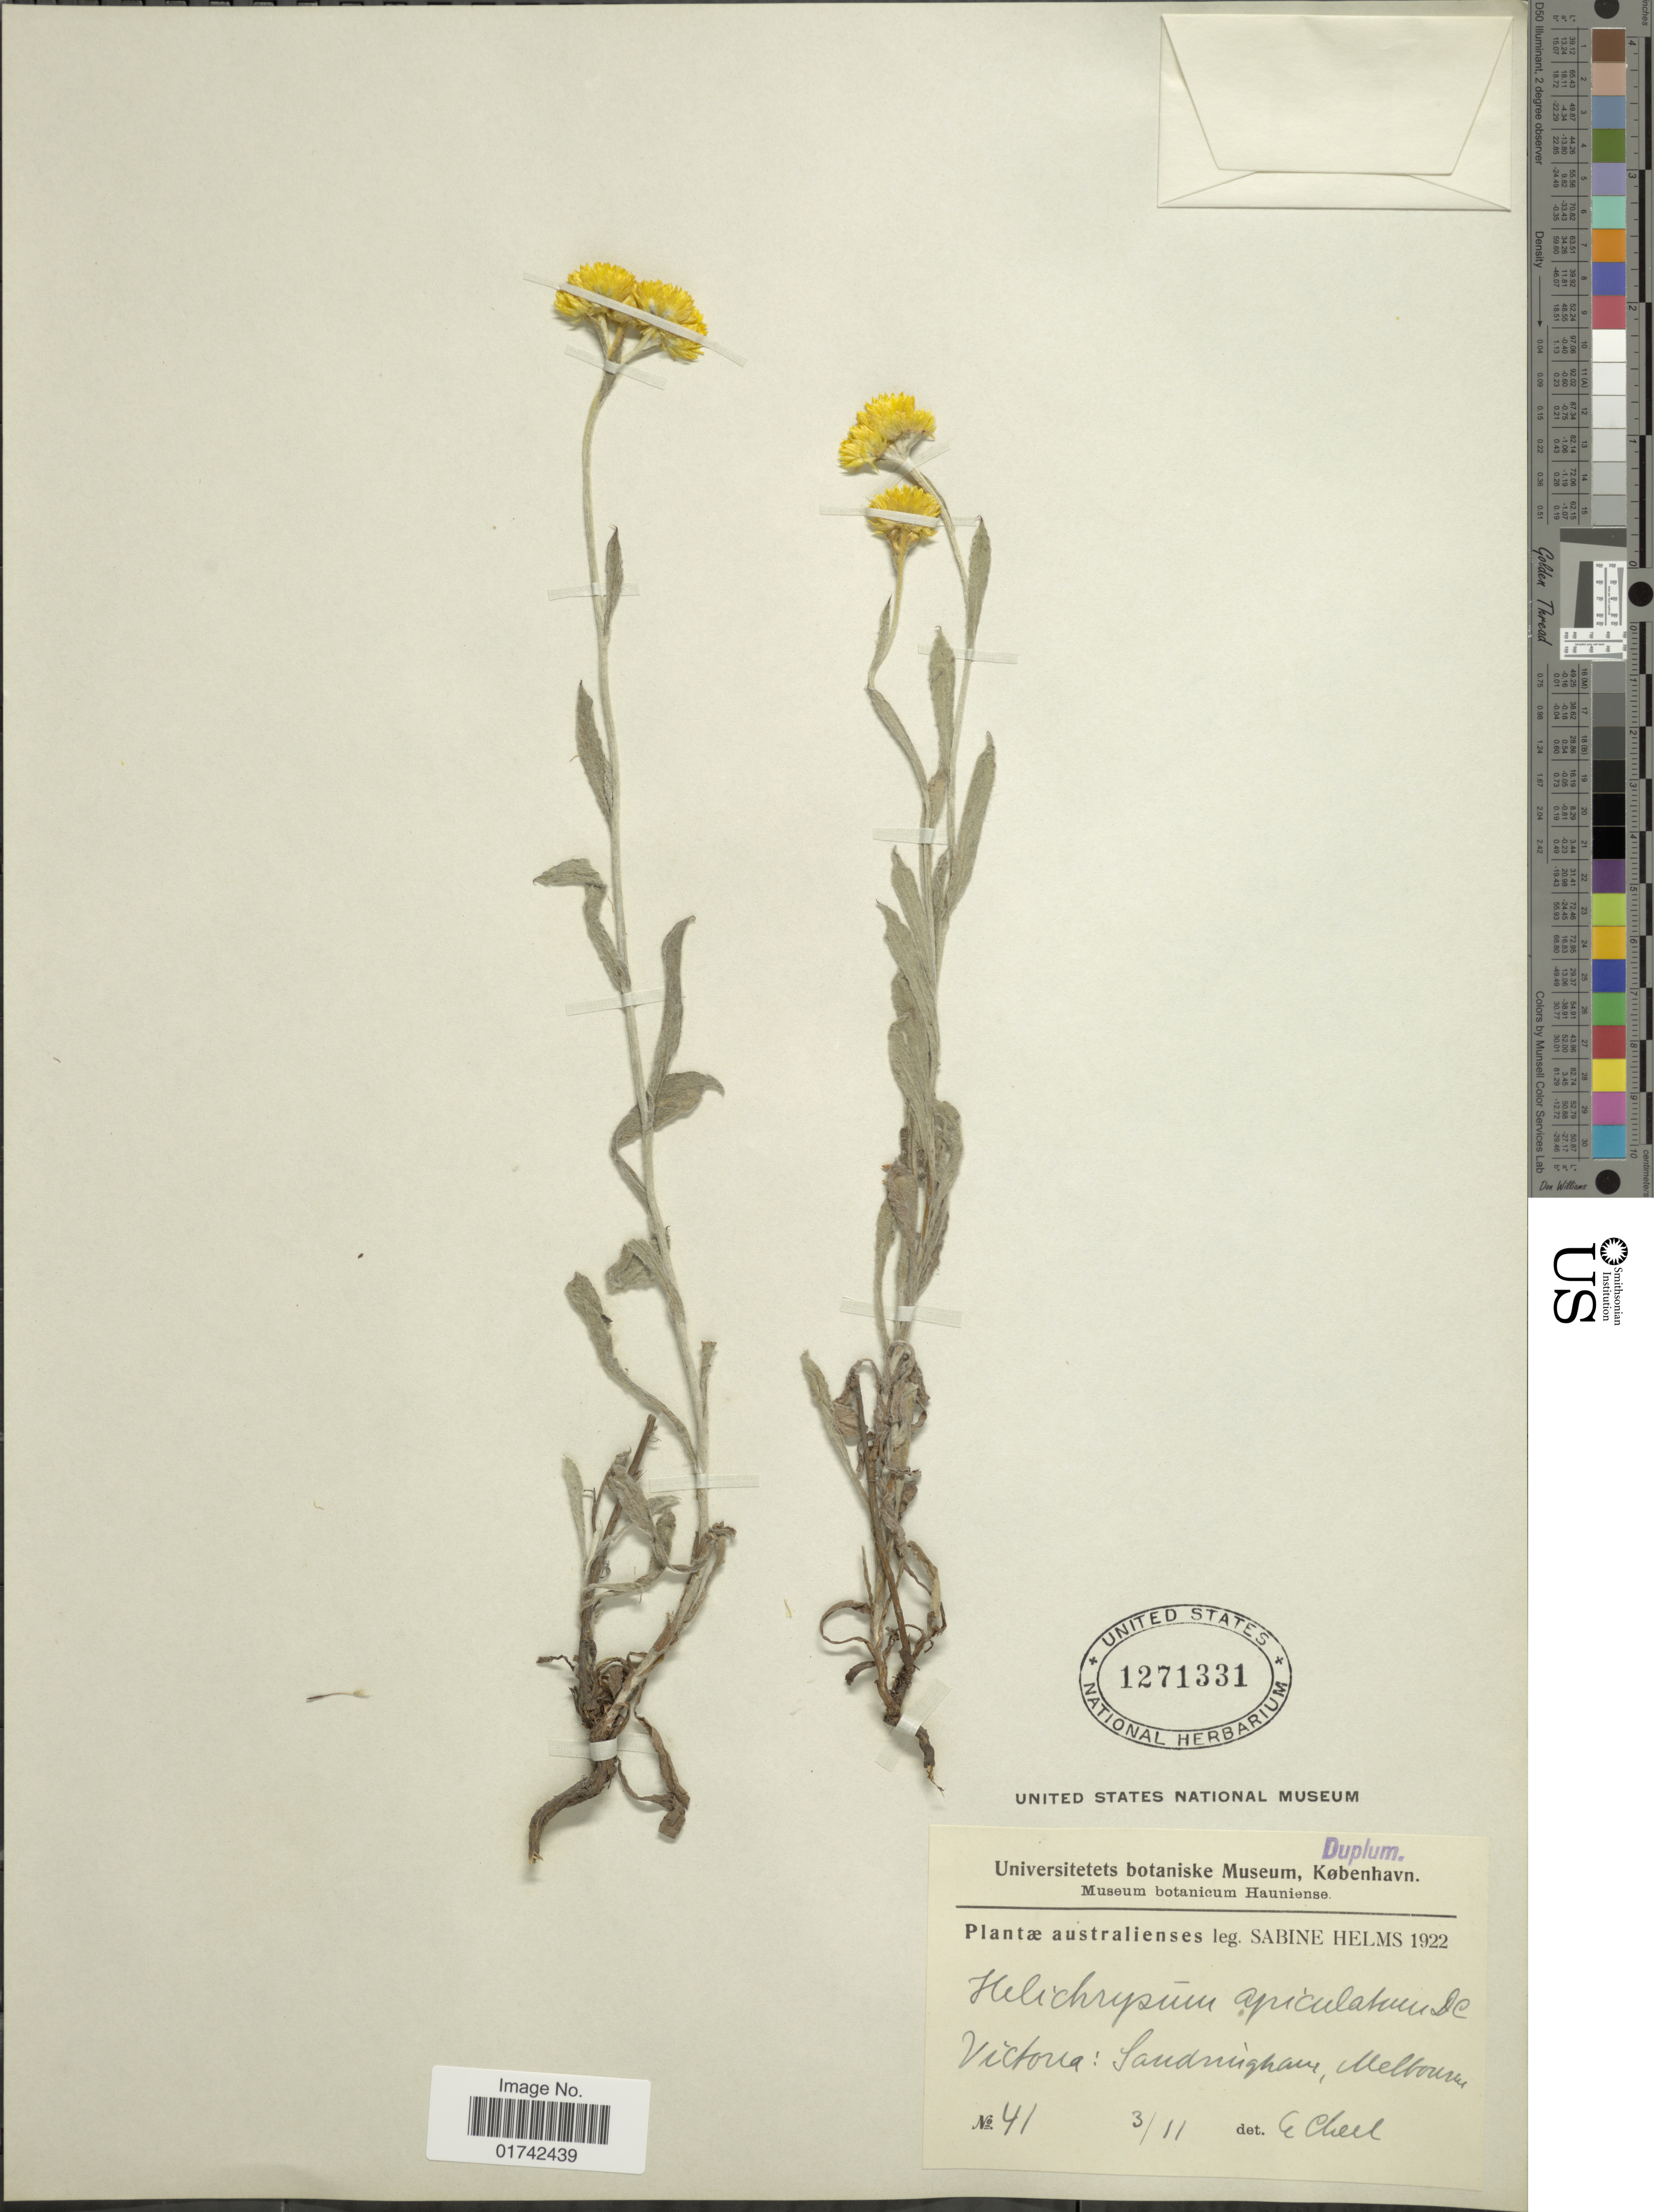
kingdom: Plantae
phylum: Tracheophyta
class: Magnoliopsida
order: Asterales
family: Asteraceae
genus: Helichrysum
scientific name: Helichrysum apiculatum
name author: (Labill.) D. Don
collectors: S. Helms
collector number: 41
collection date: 1922-11-03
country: Australia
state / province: Victoria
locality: Victoria, Sandringham, Melbourne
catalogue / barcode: US 1271331